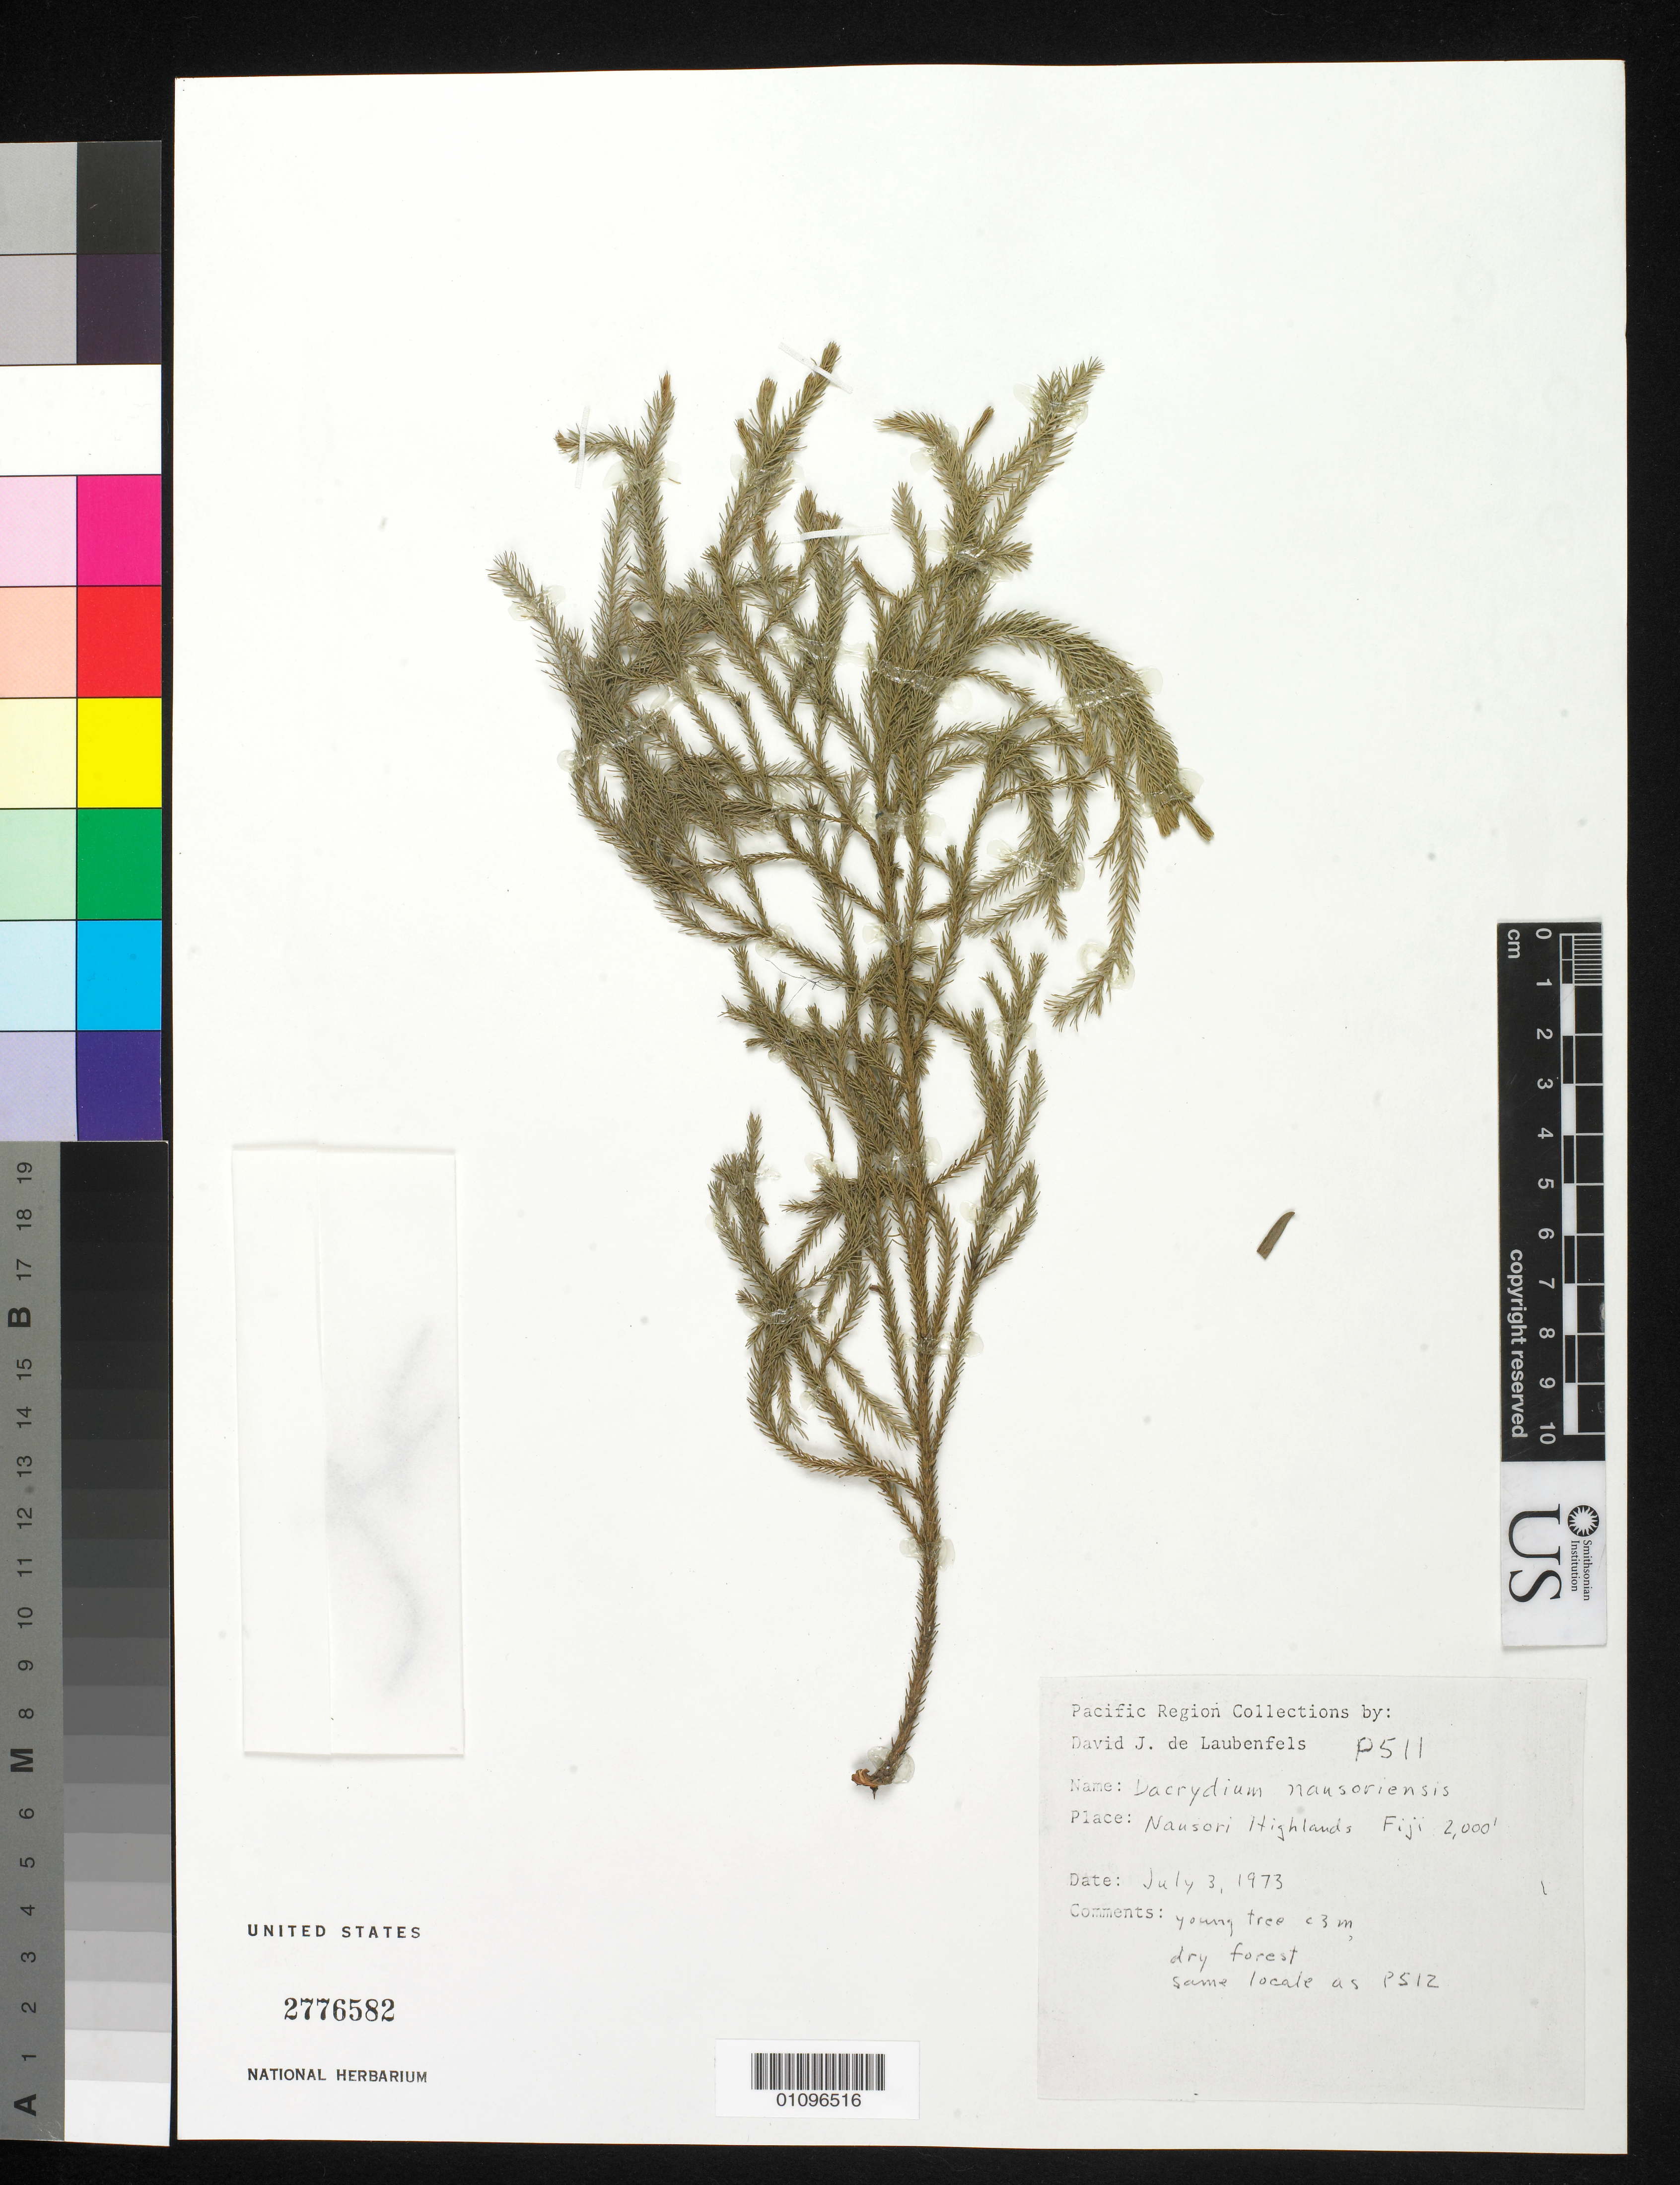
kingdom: Plantae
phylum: Tracheophyta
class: Pinopsida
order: Pinales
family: Podocarpaceae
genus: Dacrydium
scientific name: Dacrydium nausoriensis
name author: de Laub.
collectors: D. J. de Laubenfels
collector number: P511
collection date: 1973-07-03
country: Fiji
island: Viti Levu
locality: Nausori highlands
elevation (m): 610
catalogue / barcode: US 2776582